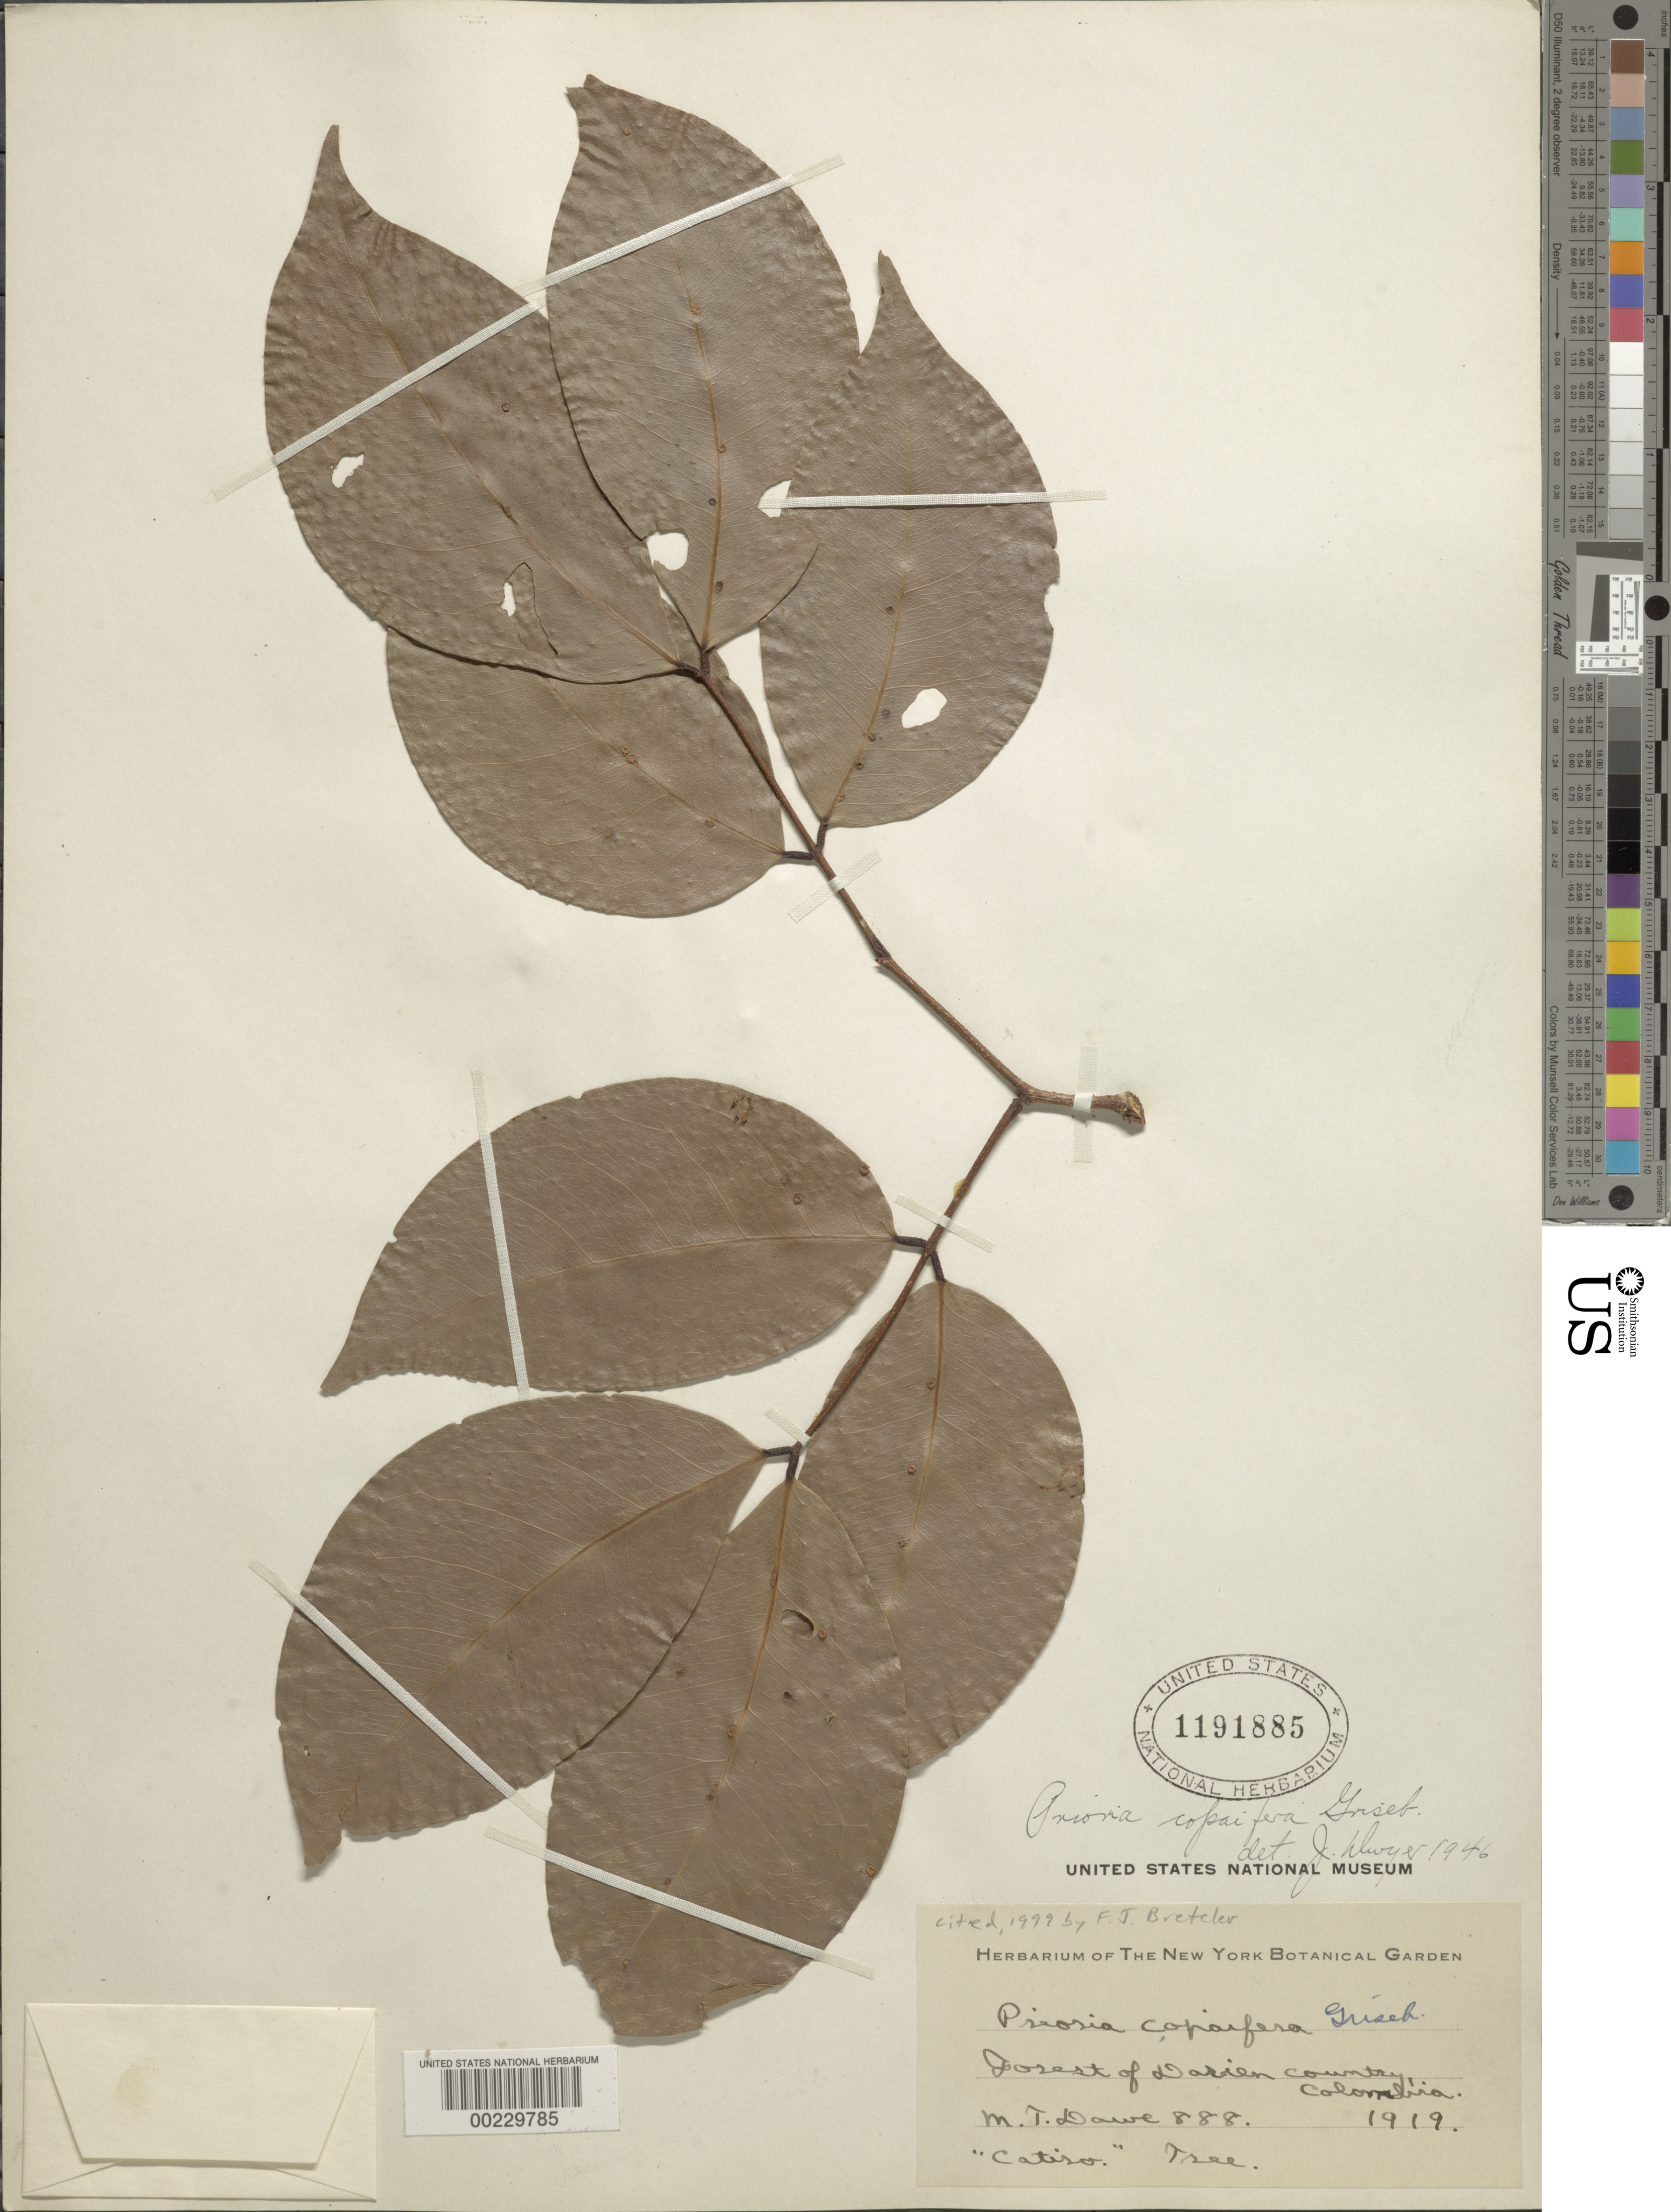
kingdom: Plantae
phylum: Tracheophyta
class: Magnoliopsida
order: Fabales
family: Fabaceae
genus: Prioria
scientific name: Prioria copaifera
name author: Griseb.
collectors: M. T. Dawe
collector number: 888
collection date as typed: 1919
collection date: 1919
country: Colombia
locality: Forest of Darien country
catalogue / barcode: US 1191885